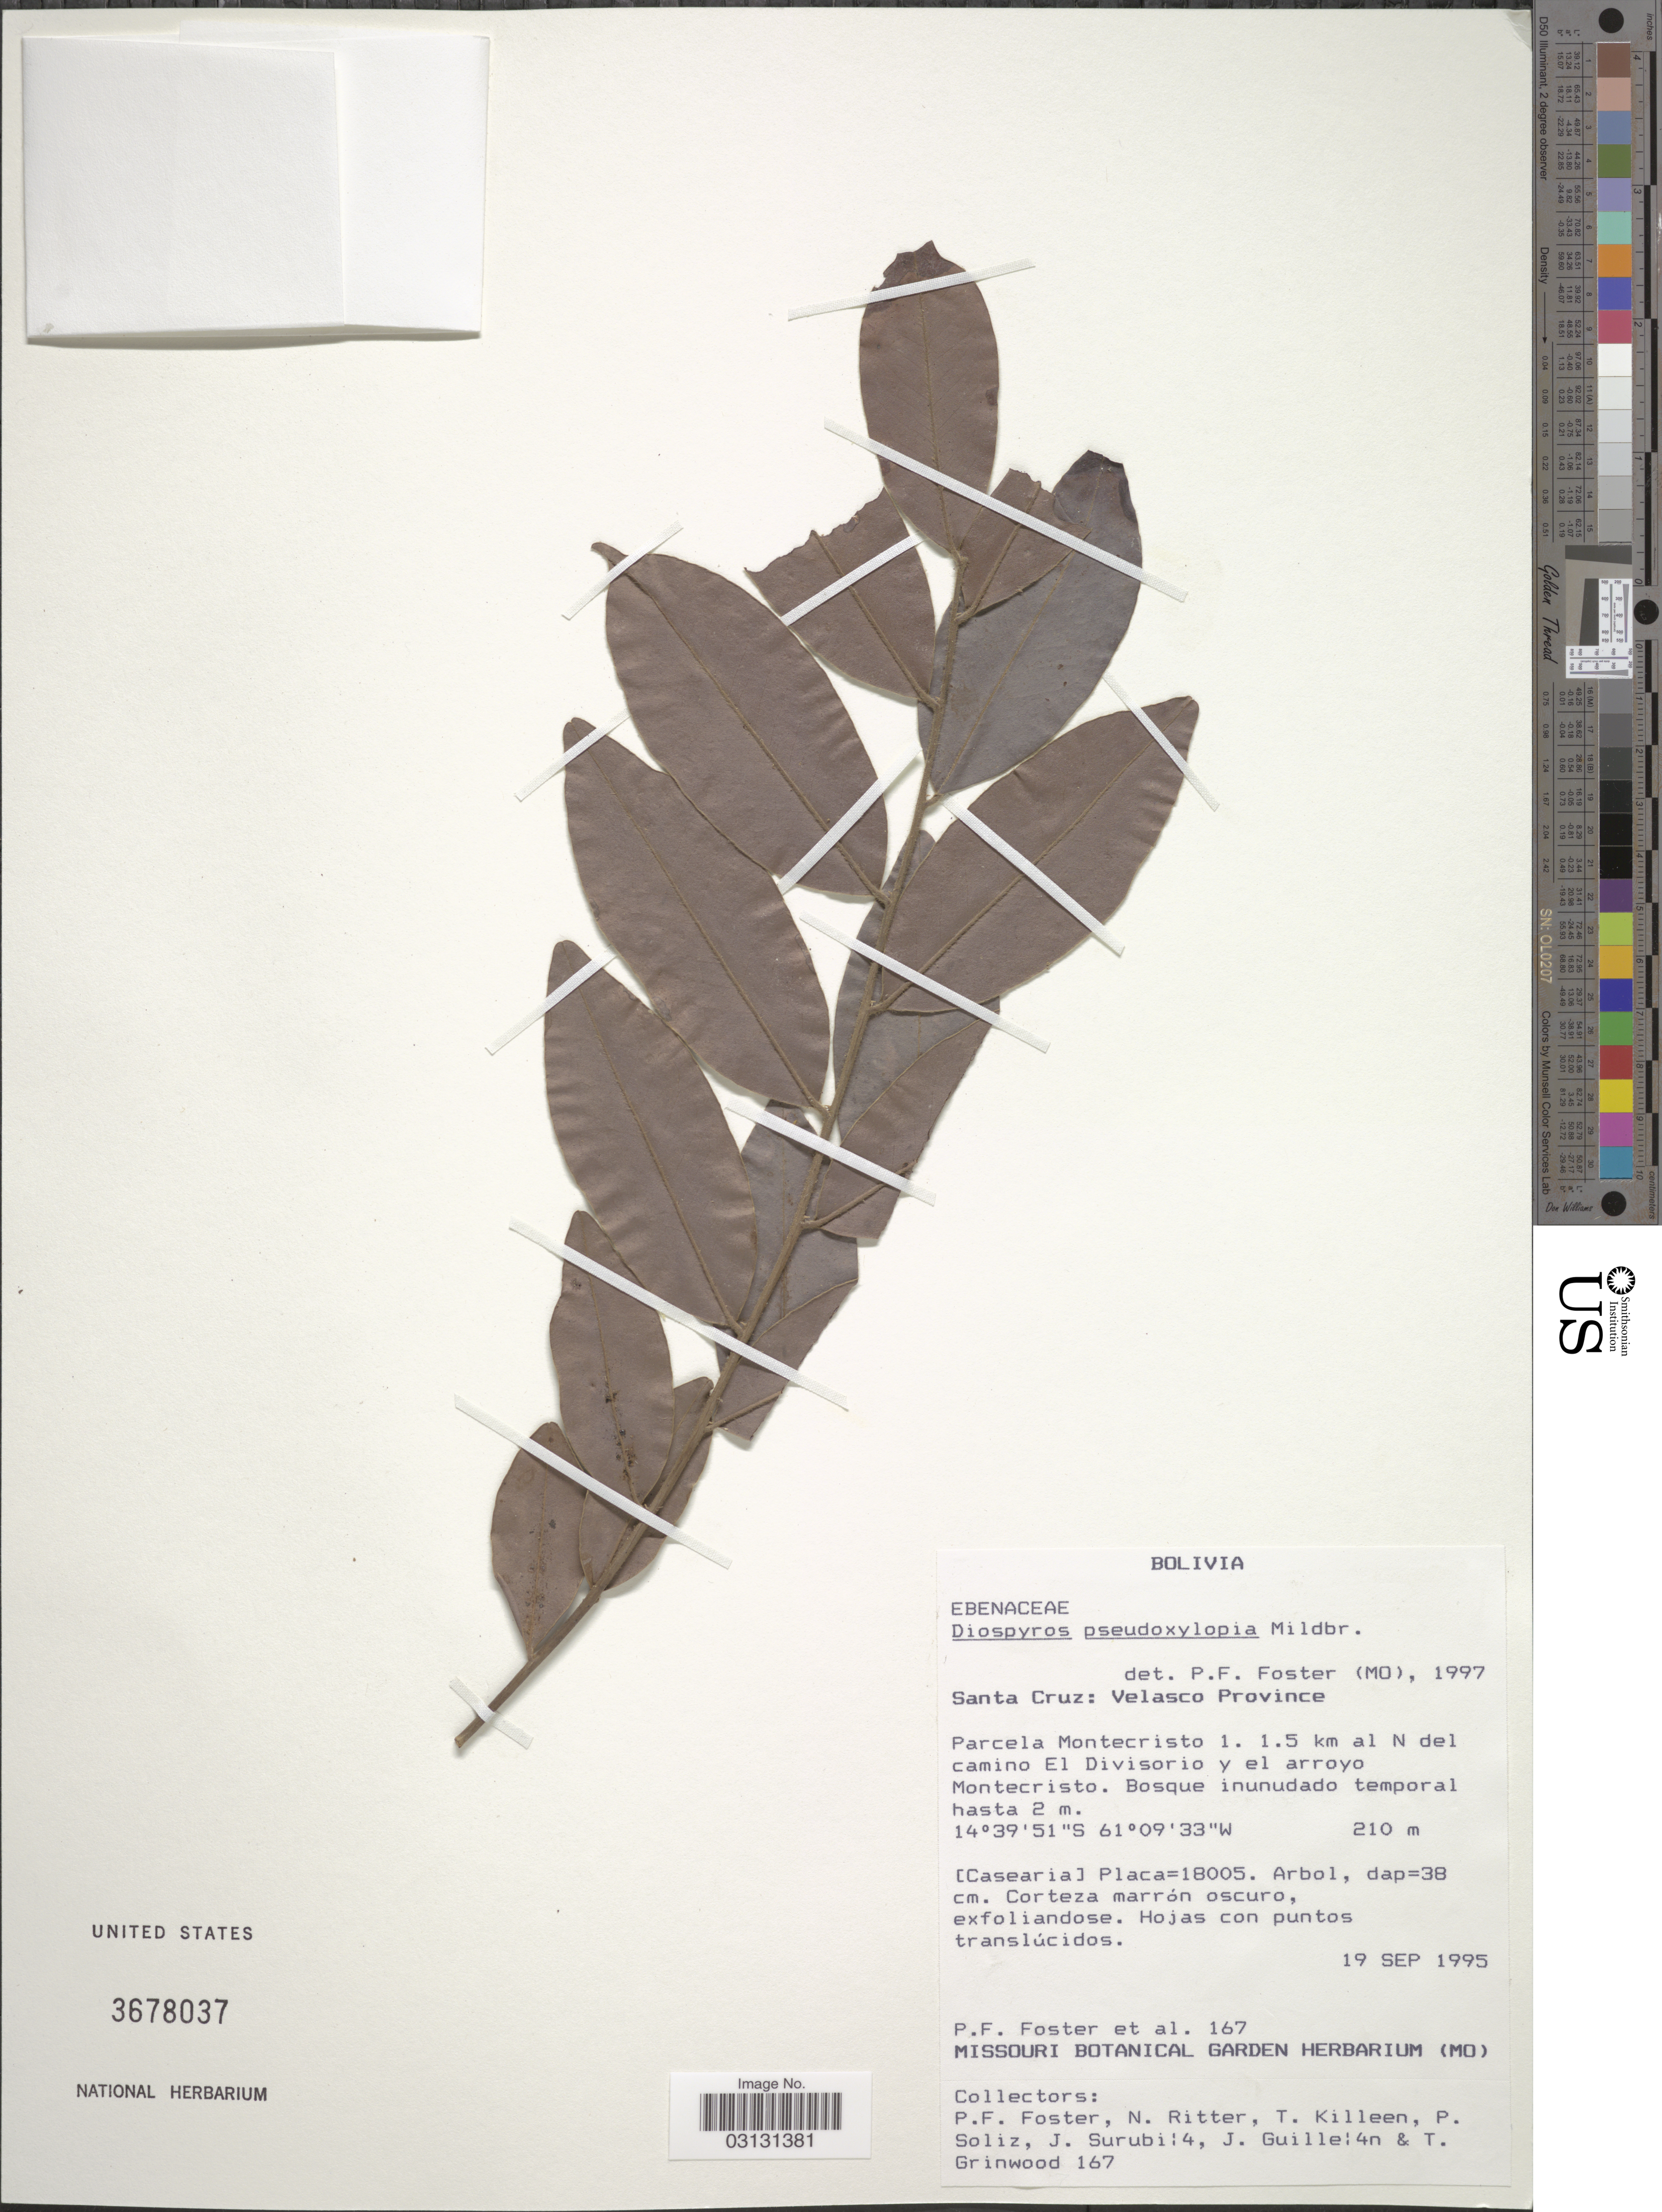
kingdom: Plantae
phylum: Tracheophyta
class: Magnoliopsida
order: Ericales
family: Ebenaceae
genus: Diospyros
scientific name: Diospyros pseudoxylopia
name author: Mildbr.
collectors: P. Foster, N. Ritter, T. J. Killeen, P. Soliz & et al.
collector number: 167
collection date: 1995-09-19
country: Bolivia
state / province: Santa Cruz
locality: Velasco Province. Parcela Montecristo 1. 1.5 km al N del camino El Divisorio y el arroyo Montecristo.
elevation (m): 210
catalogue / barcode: US 3678037